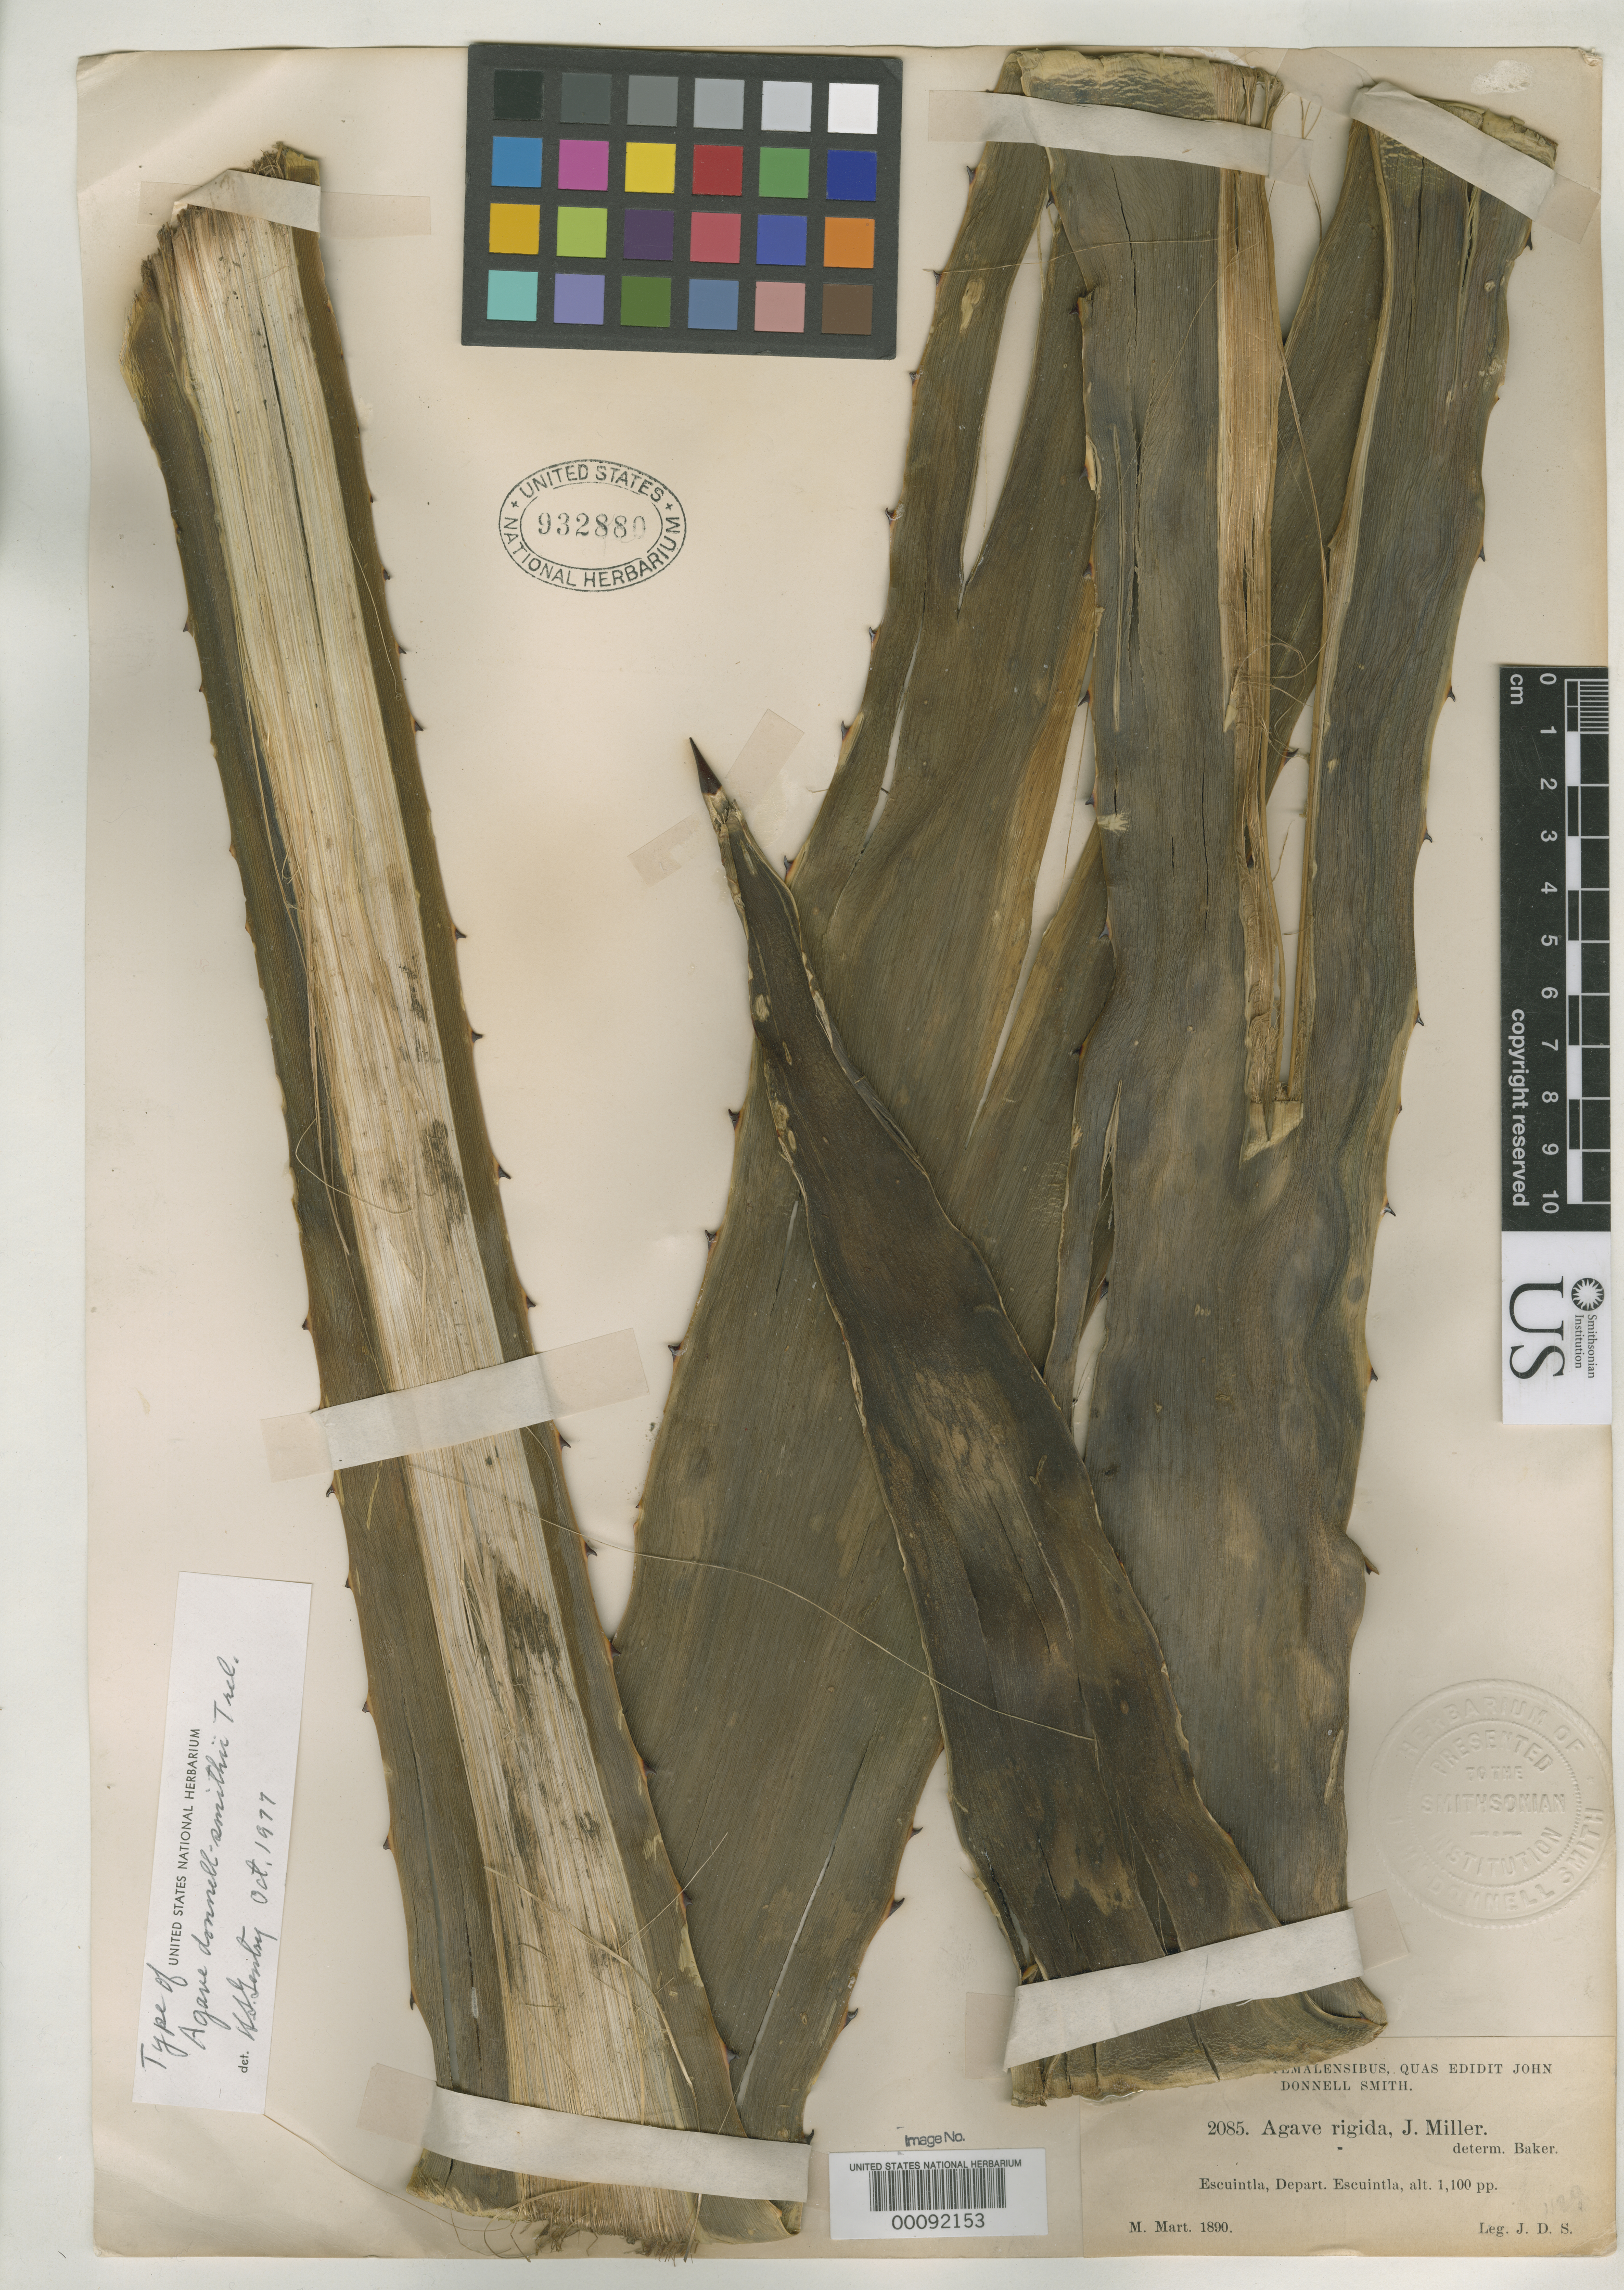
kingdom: Plantae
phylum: Tracheophyta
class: Liliopsida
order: Asparagales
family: Asparagaceae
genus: Agave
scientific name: Agave donnell-smithii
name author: Trel.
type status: Holotype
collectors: J. Donnell Smith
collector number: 2085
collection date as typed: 1890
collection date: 1890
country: Guatemala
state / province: Escuintla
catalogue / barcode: US 932880